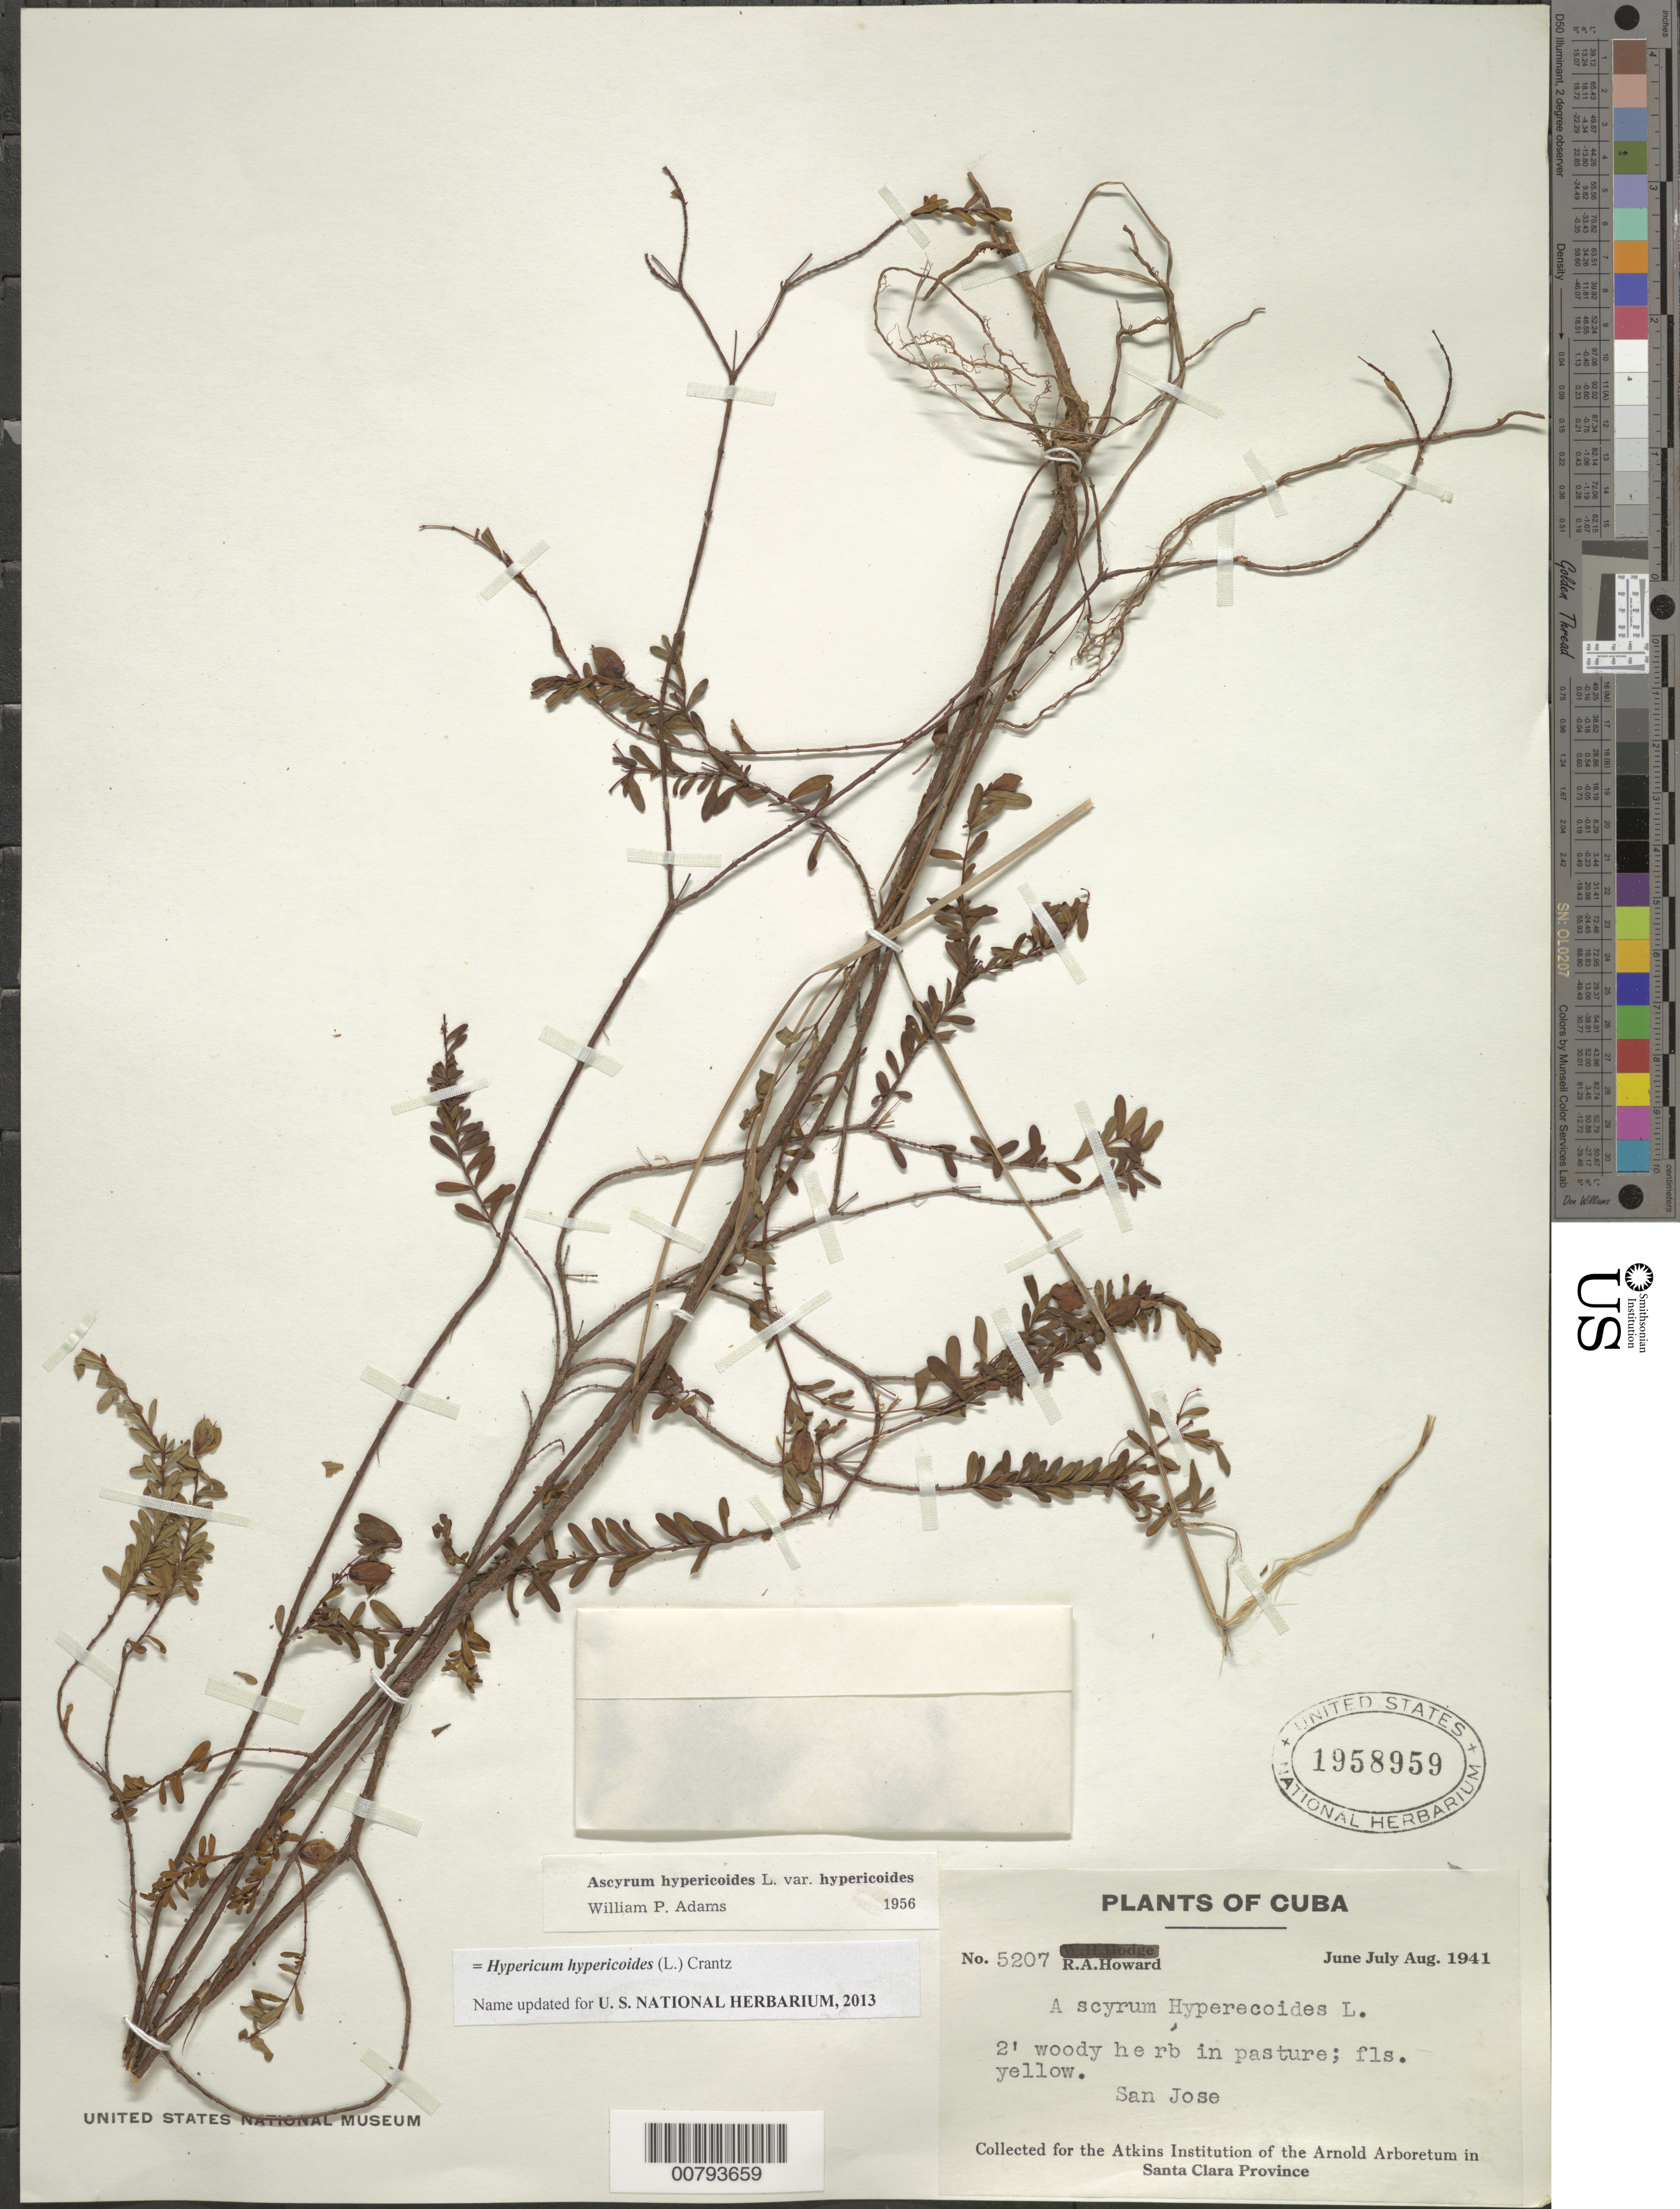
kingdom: Plantae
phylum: Tracheophyta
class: Magnoliopsida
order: Malpighiales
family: Hypericaceae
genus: Hypericum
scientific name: Hypericum hypericoides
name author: (L.) Crantz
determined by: Adams, W. P.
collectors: R. A. Howard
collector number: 5207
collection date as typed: Jun 1941 to -- Jul 1941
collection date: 1941-06/1941-07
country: Cuba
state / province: Santa Clara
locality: San Jose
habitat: Pasture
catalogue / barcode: US 1958959